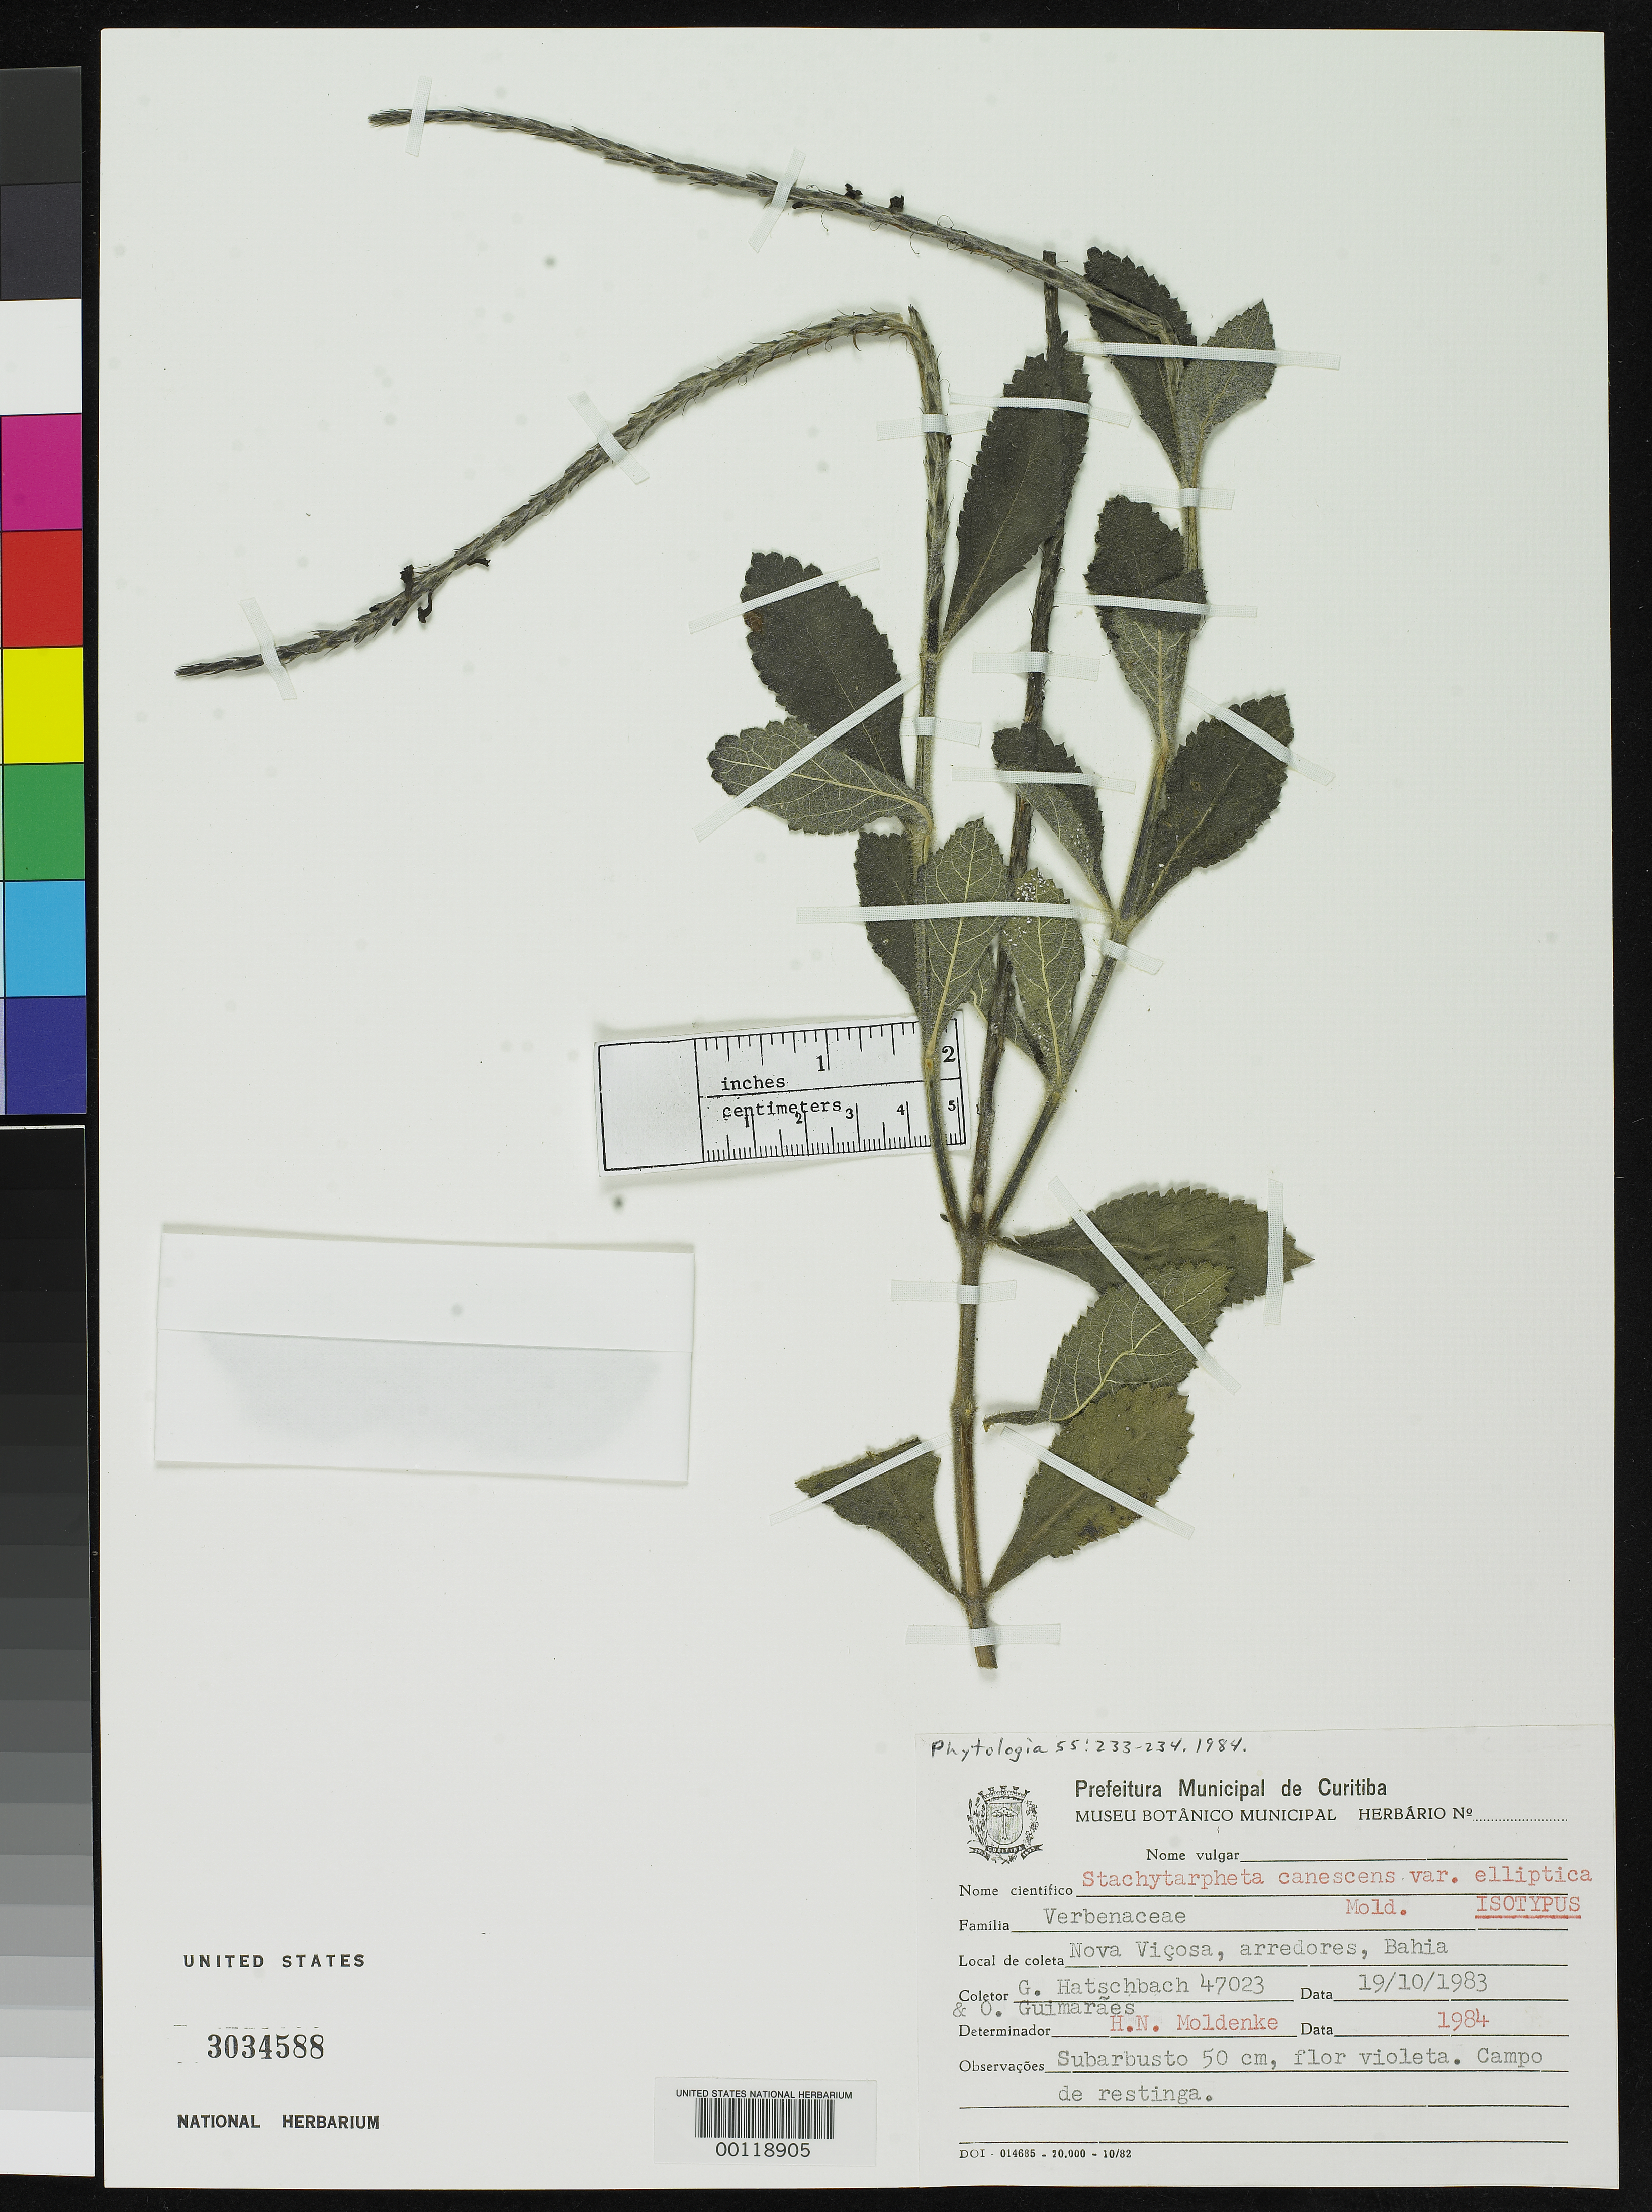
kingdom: Plantae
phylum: Tracheophyta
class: Magnoliopsida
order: Lamiales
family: Verbenaceae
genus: Stachytarpheta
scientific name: Stachytarpheta canescens var. elliptica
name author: Moldenke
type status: Isotype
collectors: G. Hatschbach & O. A. Guimarães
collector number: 47023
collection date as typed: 19 Oct 1983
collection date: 1983-10-19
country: Brazil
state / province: Bahia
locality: Nova Vicosa, "Campo de Restinga".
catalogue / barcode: US 3034588